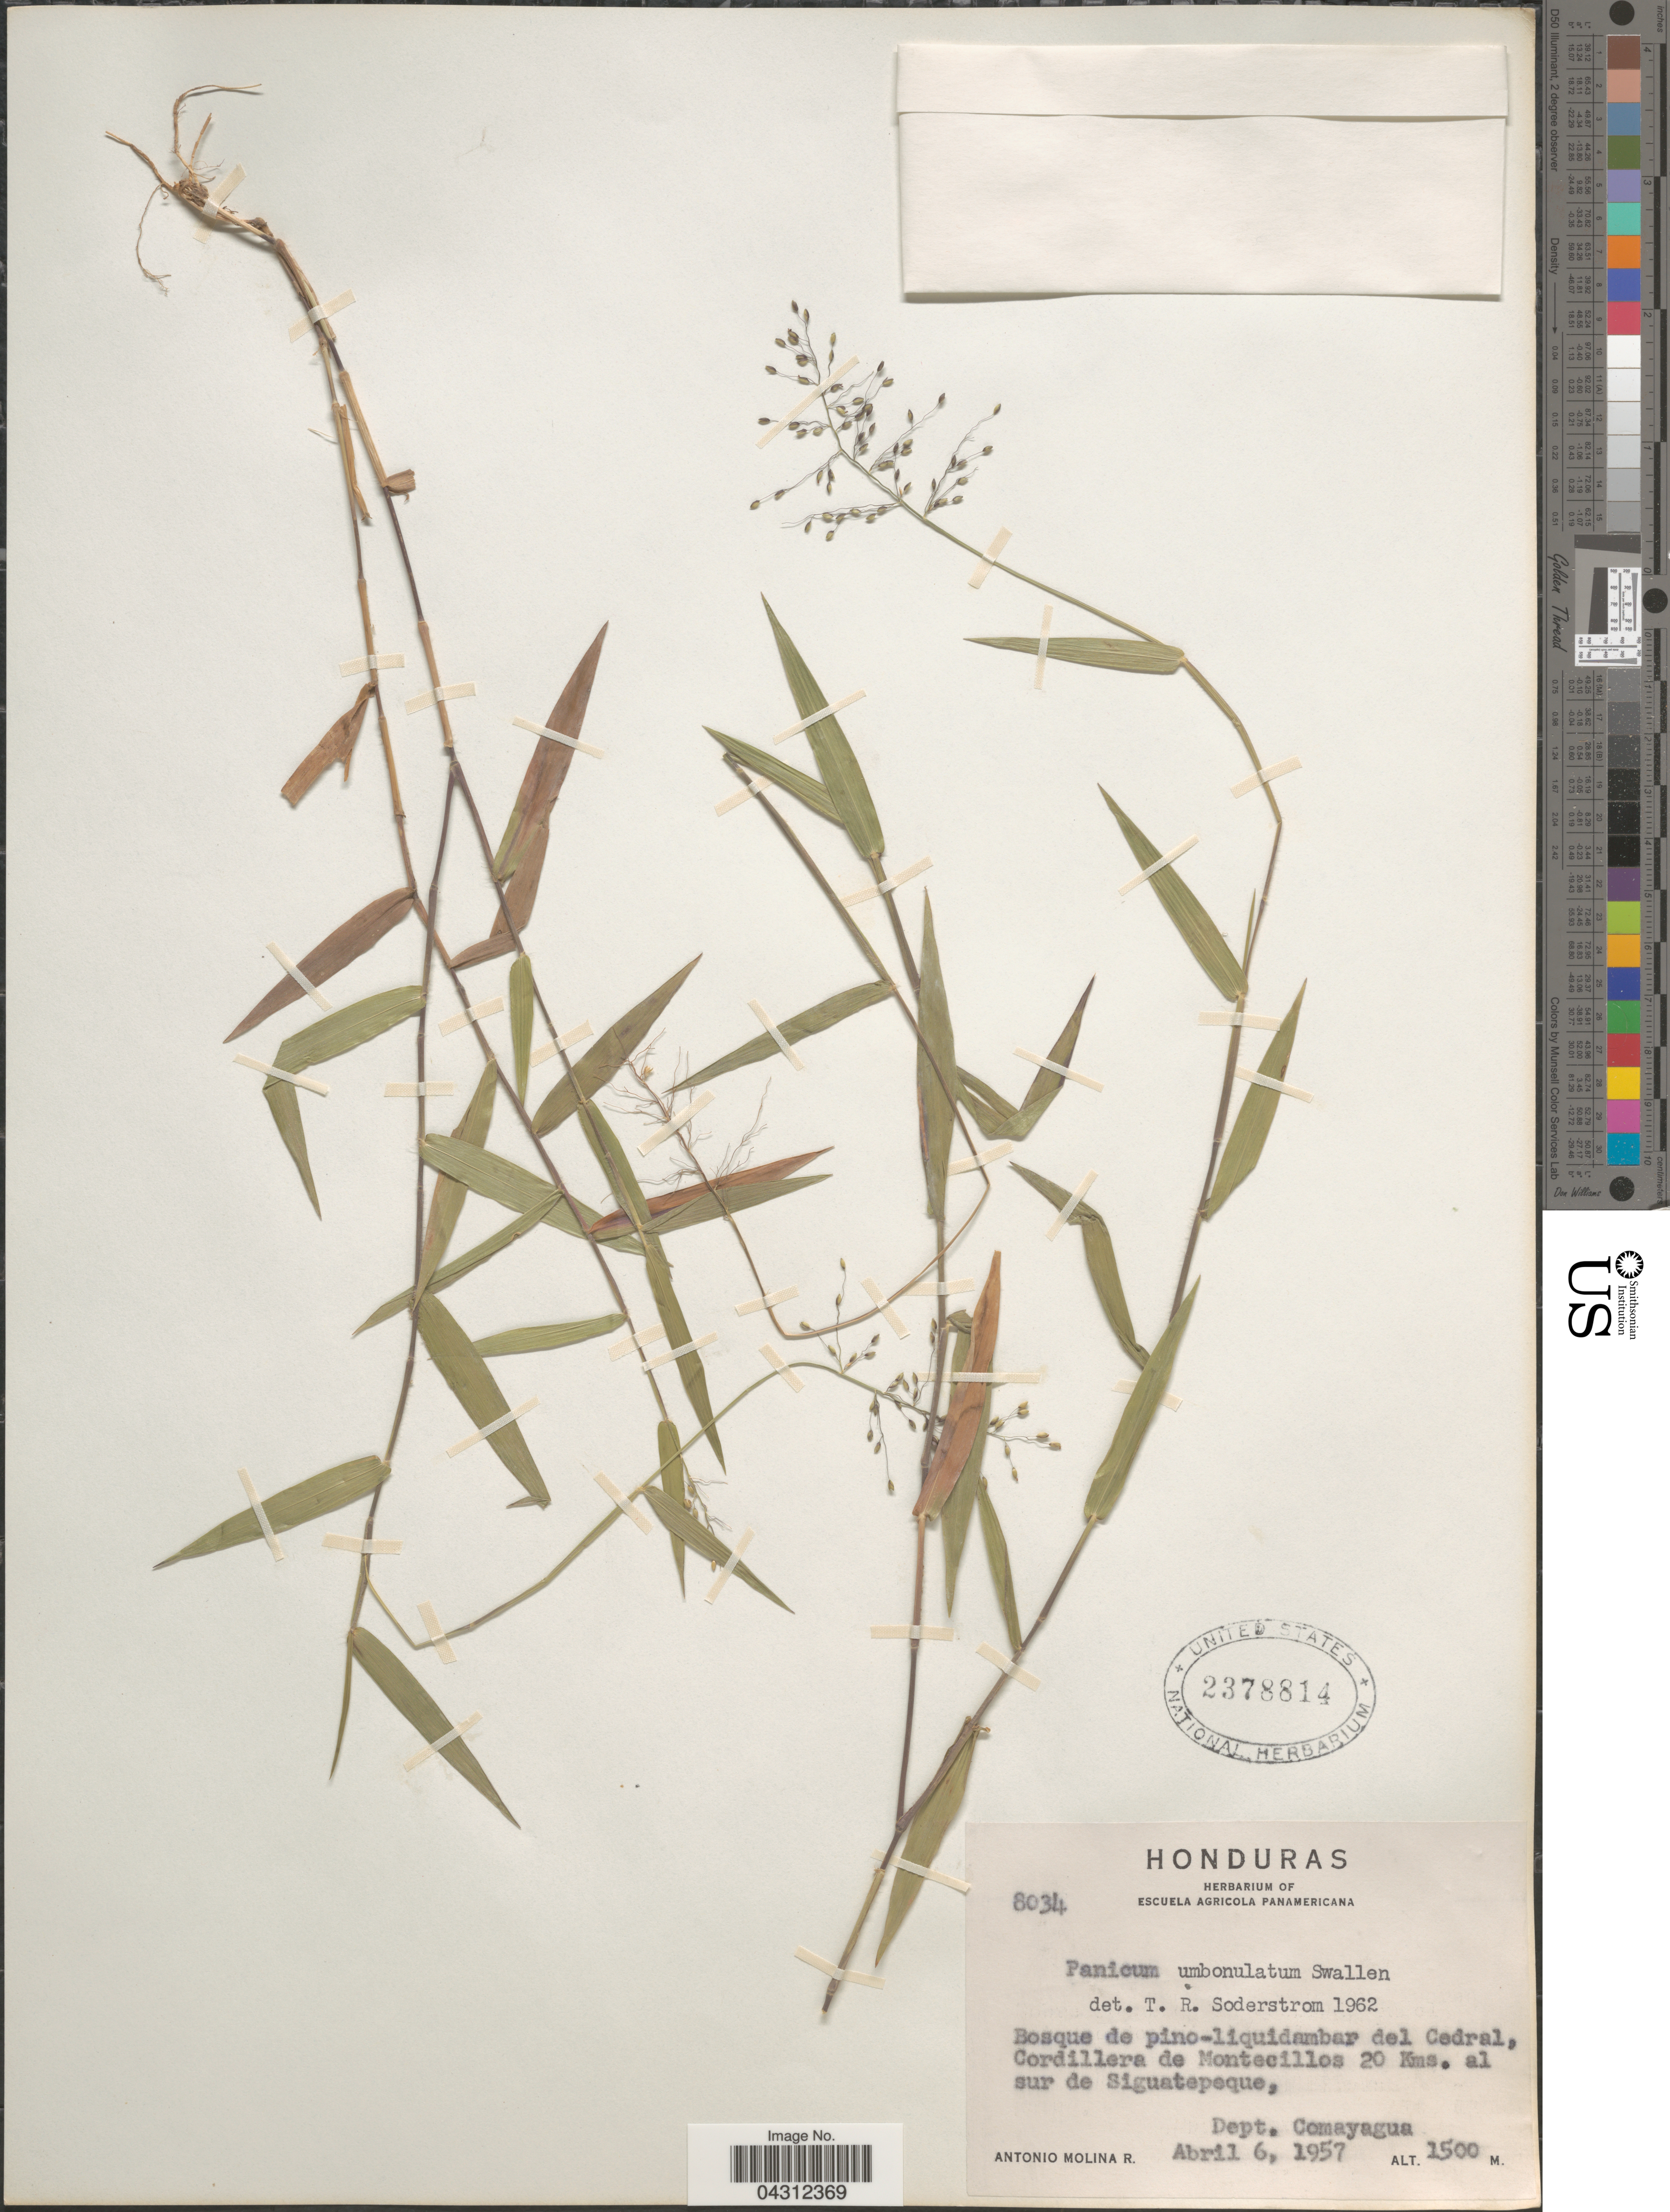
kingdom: Plantae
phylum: Tracheophyta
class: Liliopsida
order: Poales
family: Poaceae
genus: Dichanthelium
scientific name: Dichanthelium umbonulatum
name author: (Swallen) Davidse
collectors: A. Molina R.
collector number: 8034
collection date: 1957-04-06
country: Honduras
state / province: Comayagua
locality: Bosque de pino-liquidambar del Cedral, Cordillera de Montecillos 20 Kms. al sur de Siguatepeque, Dept. Comayagua.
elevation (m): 1500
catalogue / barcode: US 2378814